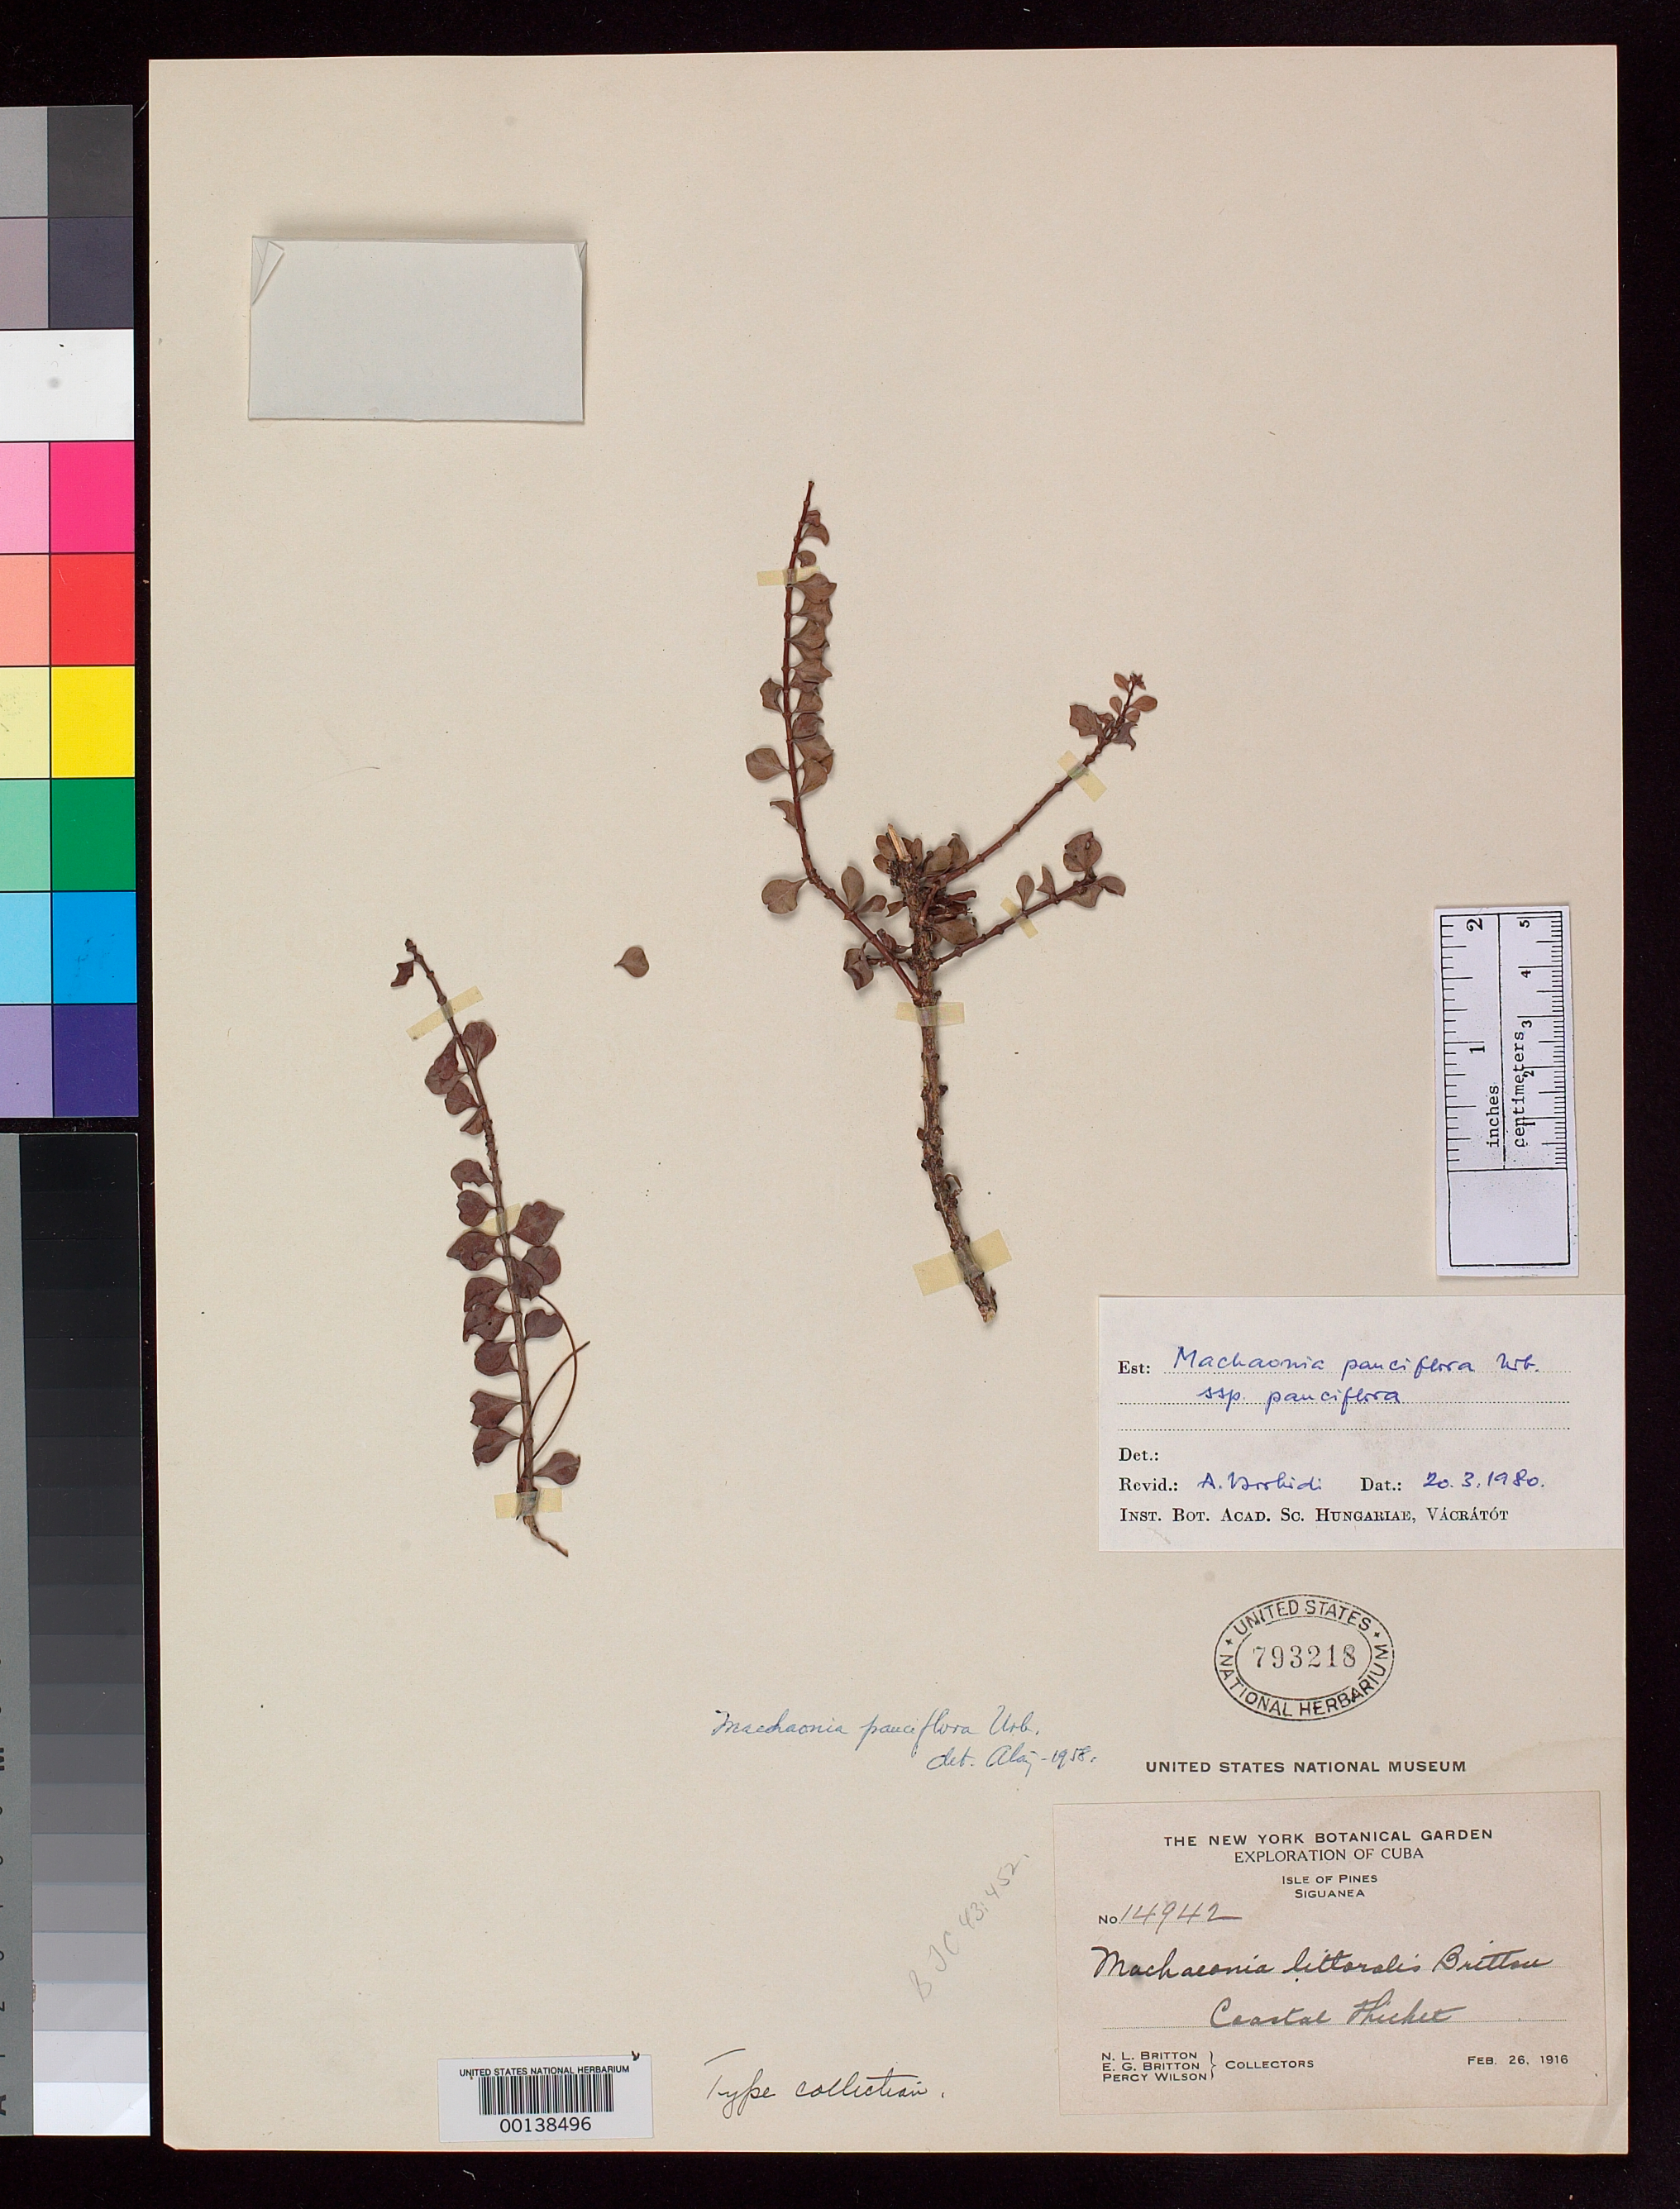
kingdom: Plantae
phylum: Tracheophyta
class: Magnoliopsida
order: Gentianales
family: Rubiaceae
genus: Machaonia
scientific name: Machaonia littoralis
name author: Britton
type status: Isotype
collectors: N. Britton & P. Wilson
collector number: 14942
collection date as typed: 26 Feb 1916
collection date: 1916-02-26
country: Cuba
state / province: Isla de La Juventud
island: Isla de La Juventud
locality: Vicinity of Siguanea.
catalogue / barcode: US 793218